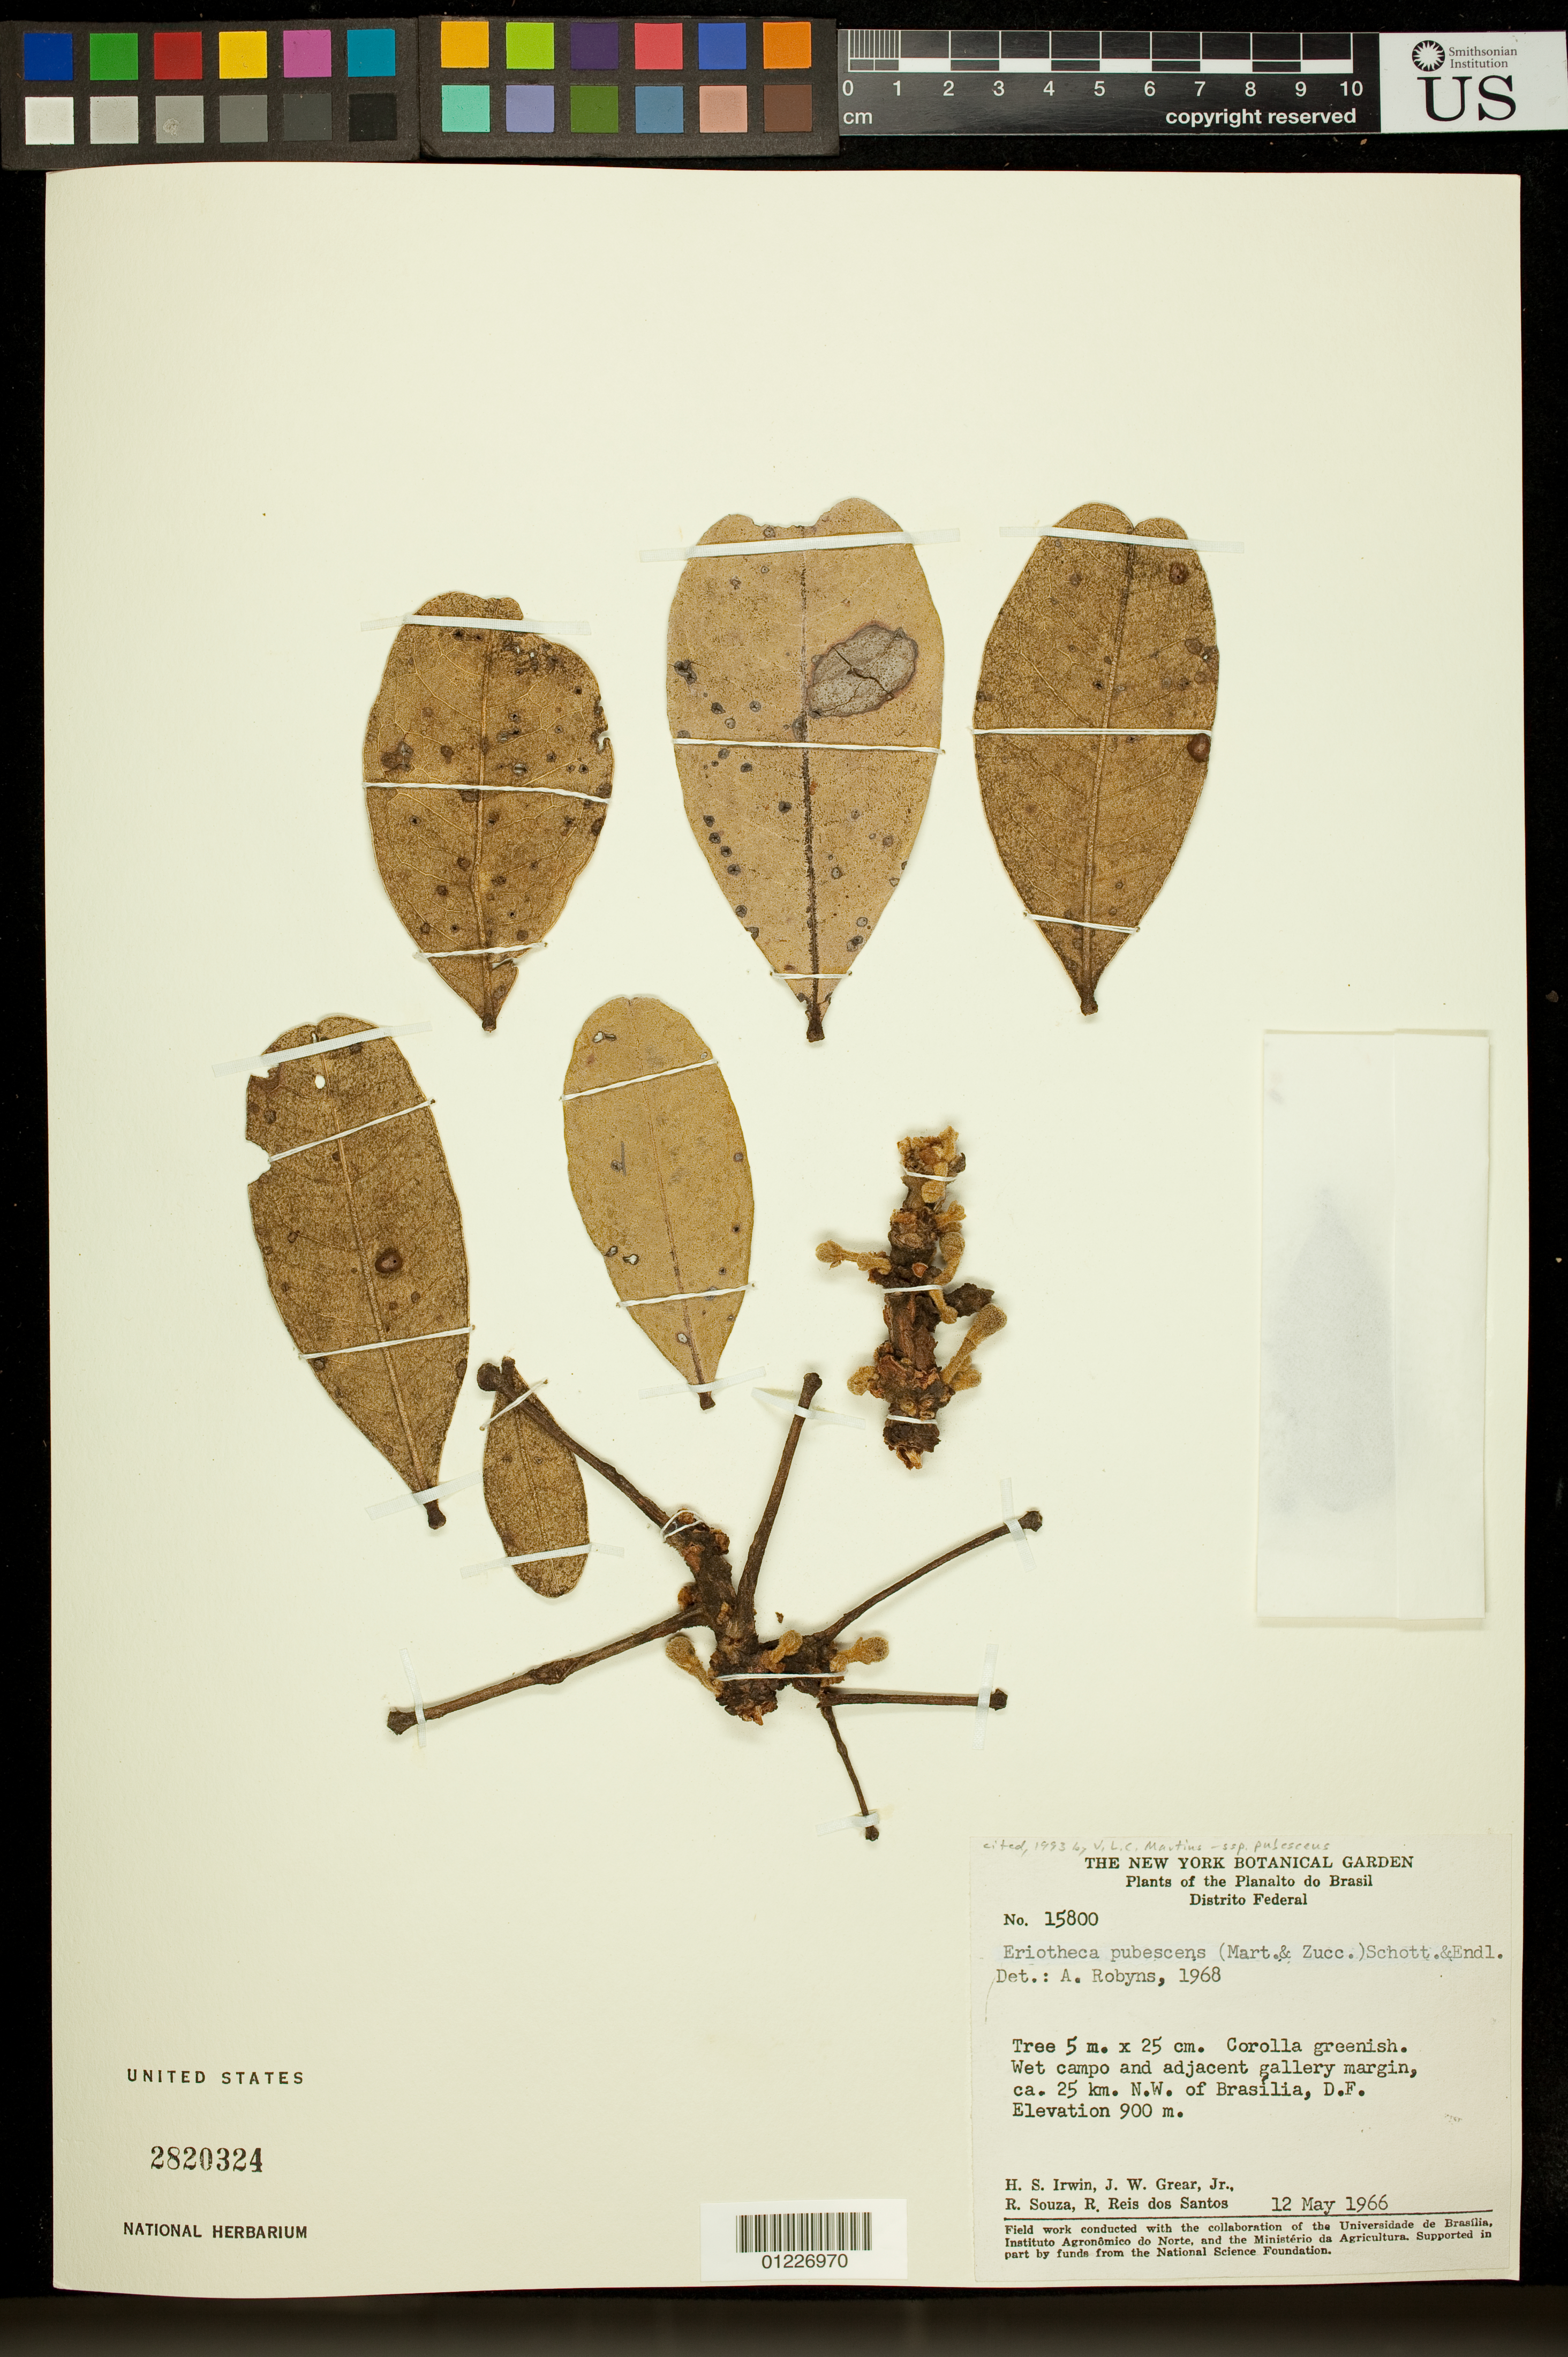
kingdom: Plantae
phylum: Tracheophyta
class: Magnoliopsida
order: Malvales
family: Malvaceae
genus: Pachira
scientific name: Pachira pubescens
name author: (Mart. & Zucc.) V.N. Yoshik. & M.C. Duarte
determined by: Dorr, Laurence J., Curator (BOT), Smithsonian Institution - National Museum of Natural History (UNITED STATES)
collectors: H. Irwin, J. W. Grear, R. Souza & R. Reis dos Santos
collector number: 15800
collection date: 1966-05-12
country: Brazil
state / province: Distrito Federal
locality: ca. 25 km N.W. of Brasilia, Distrito Federal.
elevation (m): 900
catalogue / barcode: US 2820324